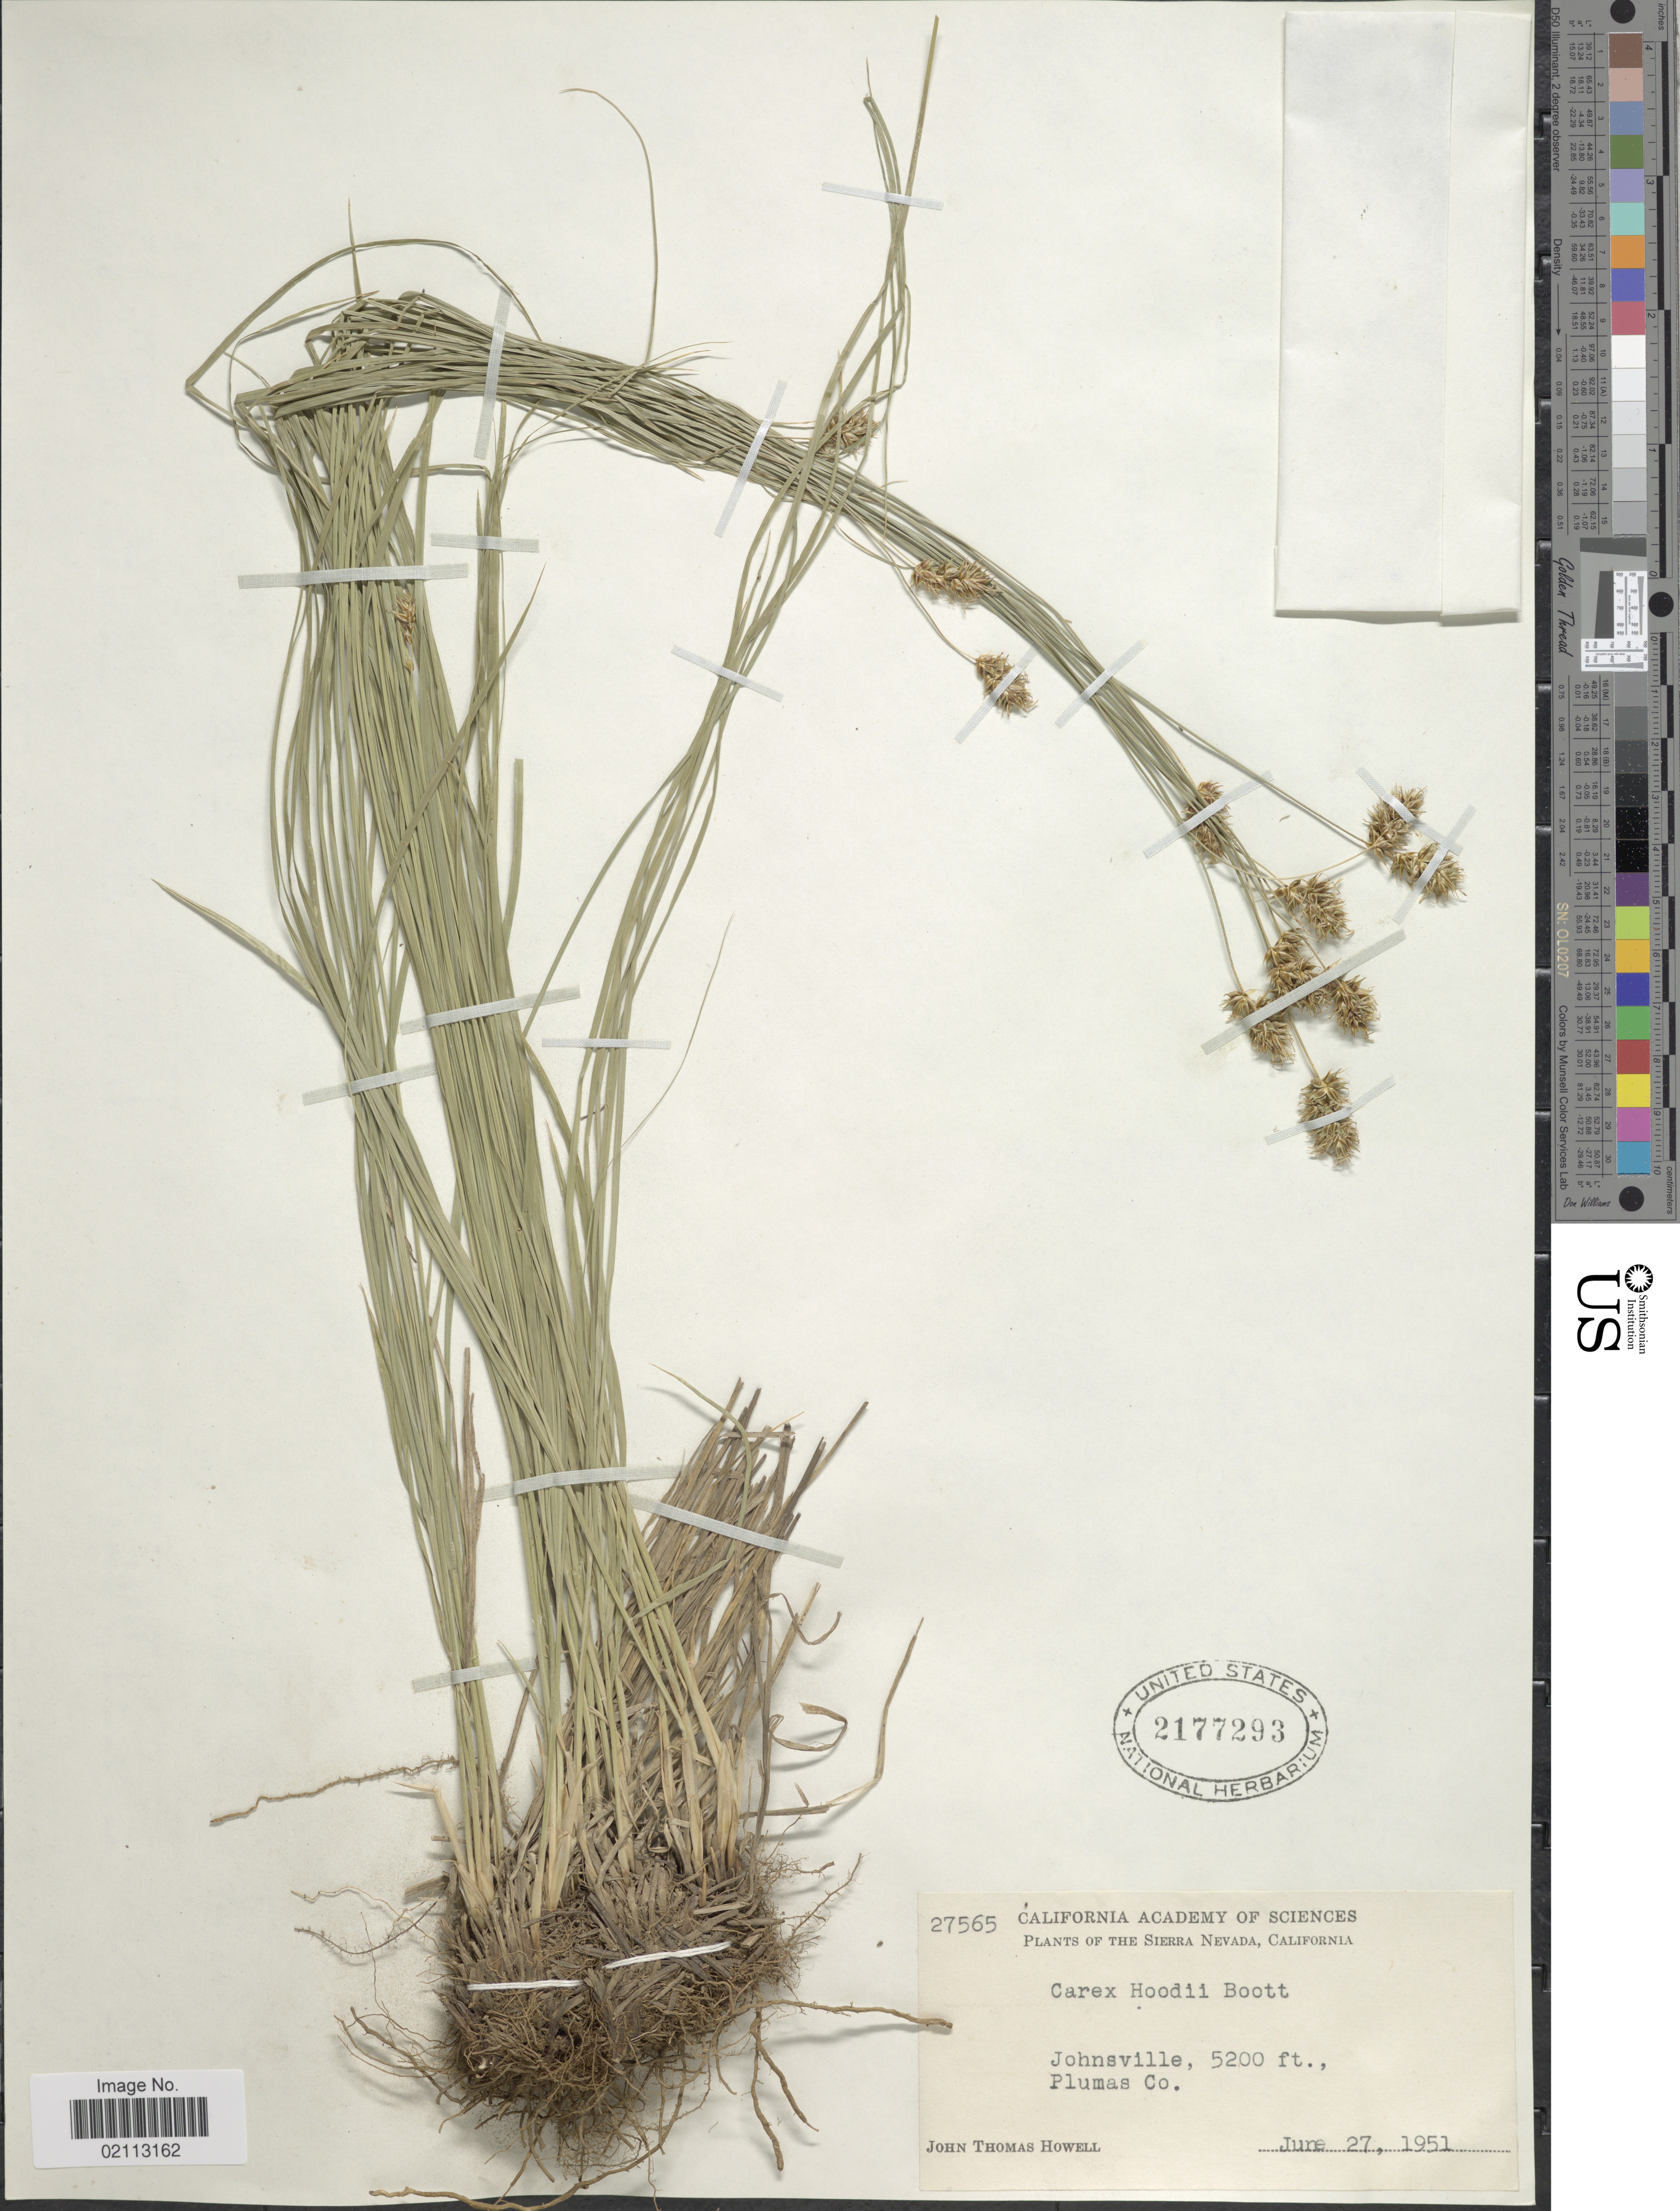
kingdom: Plantae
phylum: Tracheophyta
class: Liliopsida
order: Poales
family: Cyperaceae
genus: Carex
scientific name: Carex hoodii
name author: Boott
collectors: J. T. Howell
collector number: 27565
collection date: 1951-06-27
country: United States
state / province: California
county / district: Plumas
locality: Sierra Nevada, Johnsville, Plumas Co.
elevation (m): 1585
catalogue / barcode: US 2177293